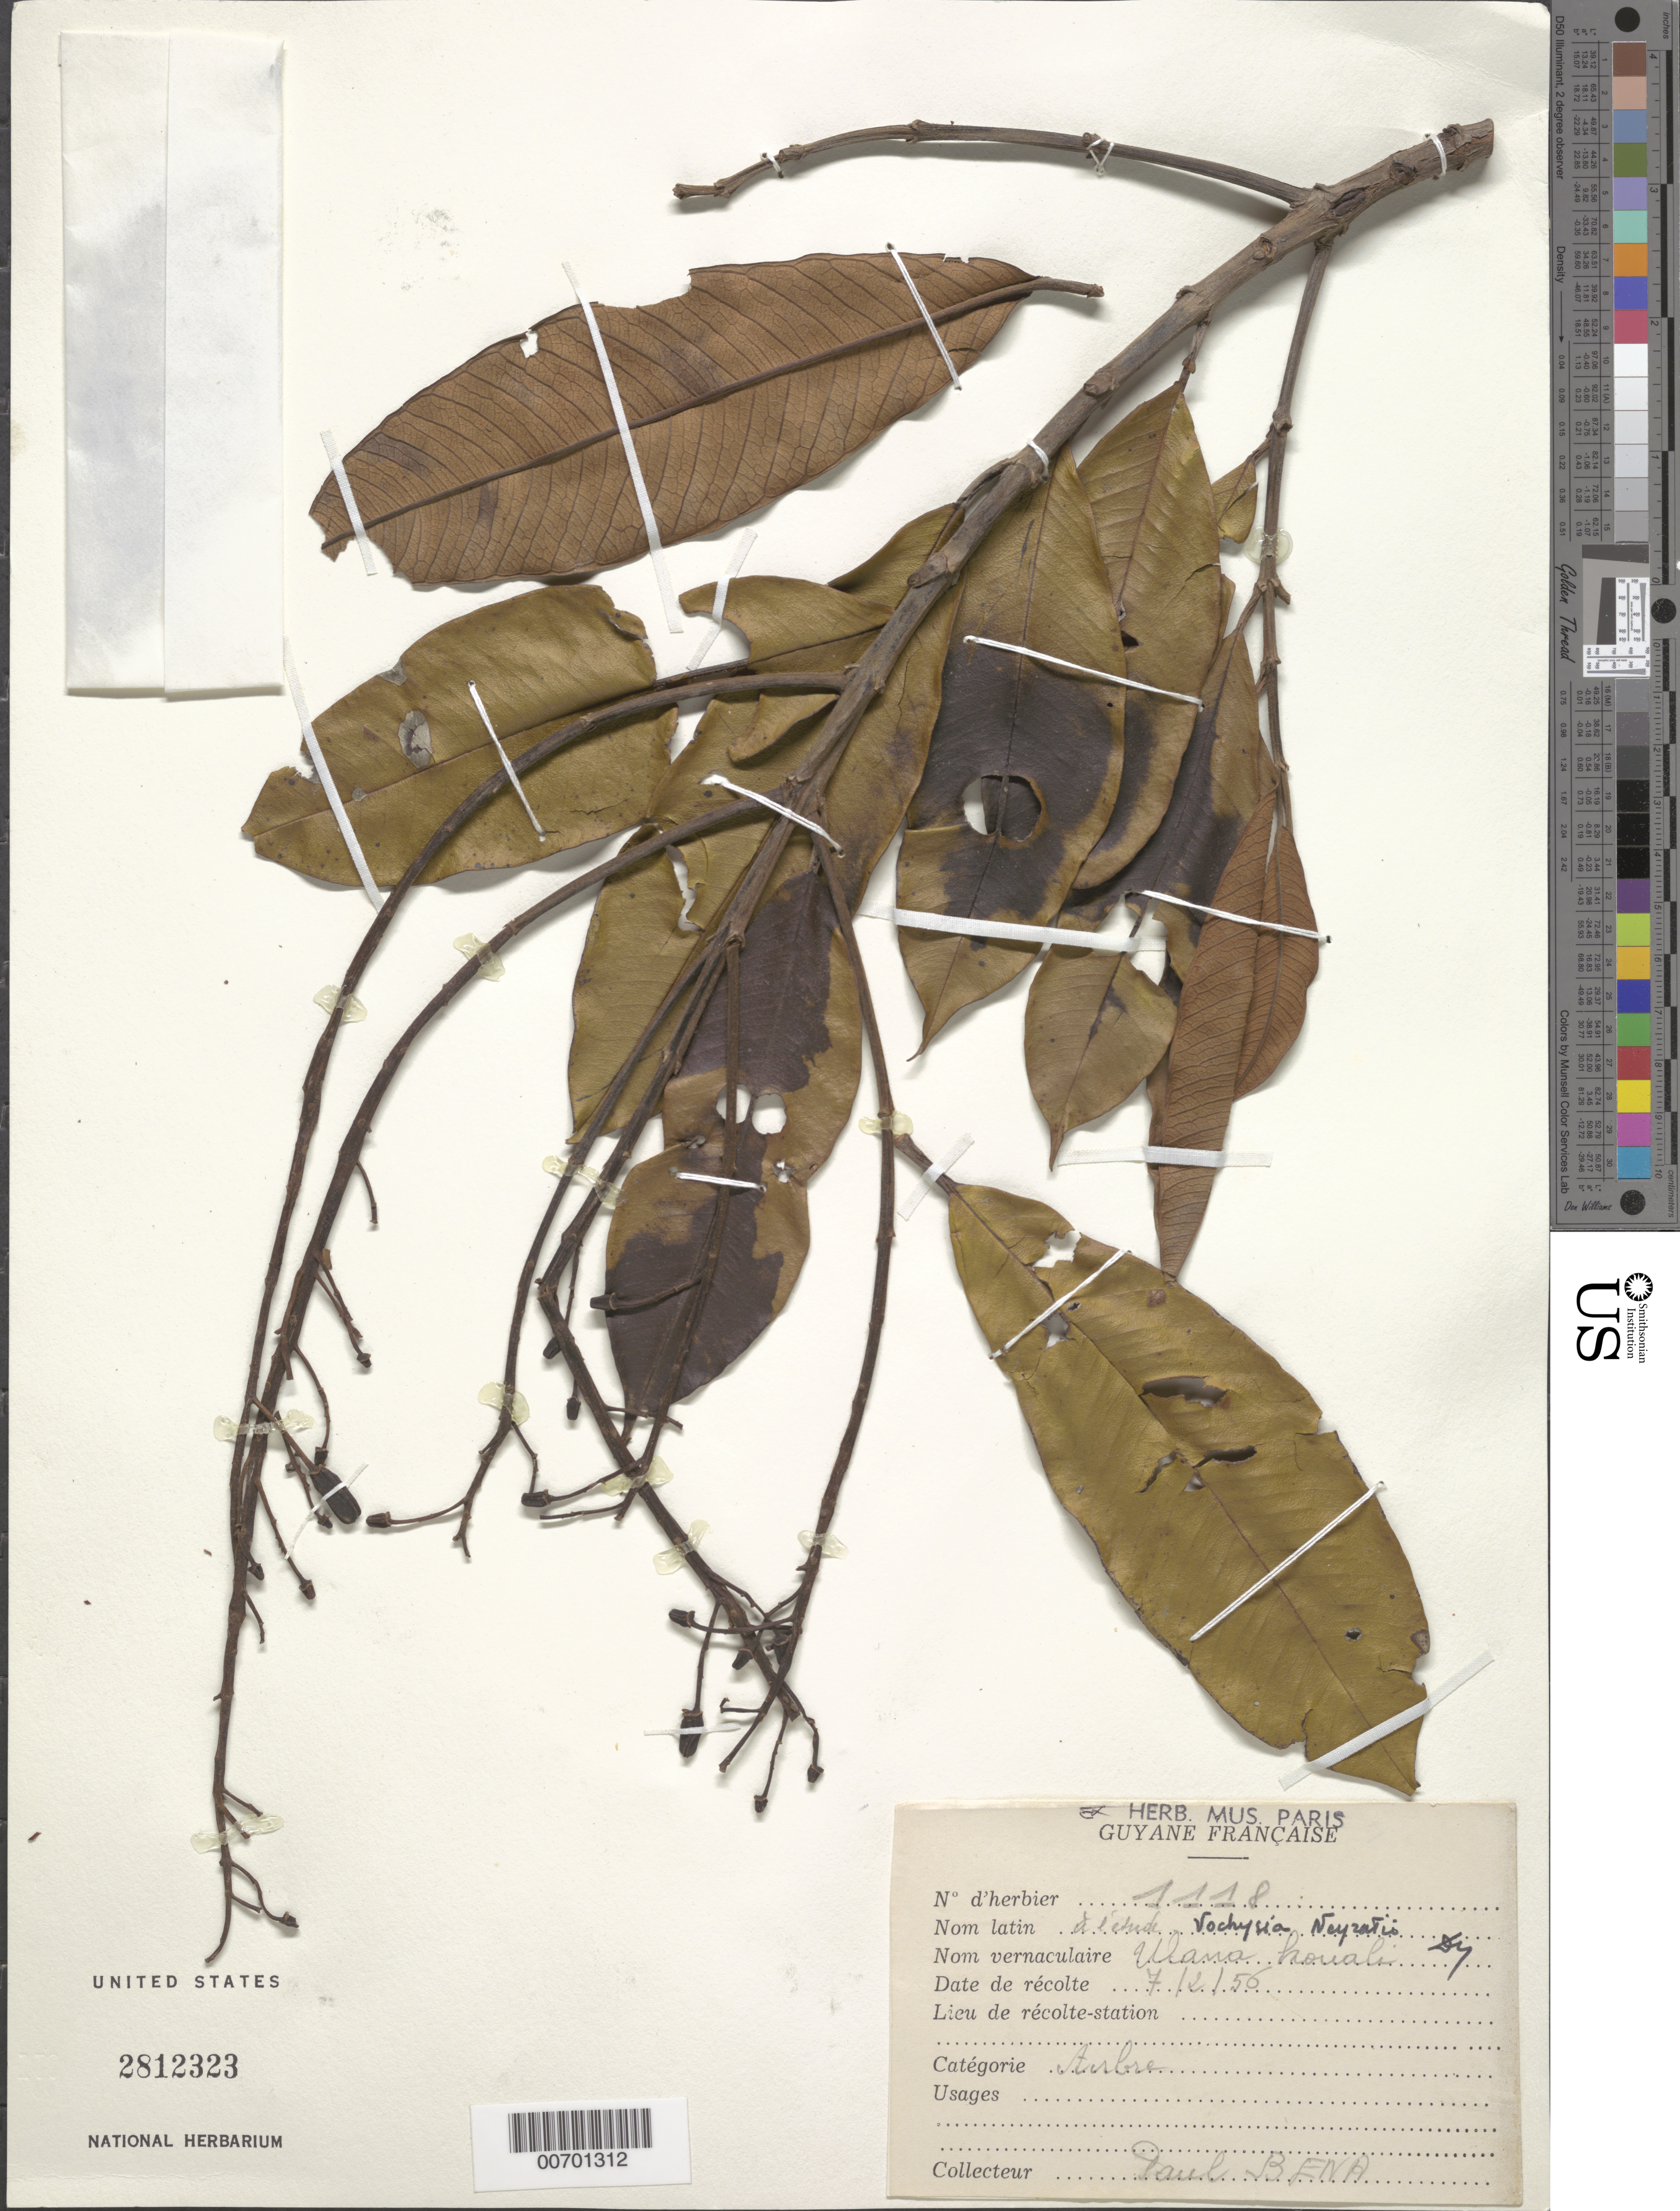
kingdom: Plantae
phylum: Tracheophyta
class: Magnoliopsida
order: Myrtales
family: Vochysiaceae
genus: Vochysia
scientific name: Vochysia neyratii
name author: Normand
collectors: B.A.F.O.G., Service Forestier & P. Bena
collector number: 1118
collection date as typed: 7-Feb-56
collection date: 1956-02-07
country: French Guiana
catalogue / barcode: US 2812323